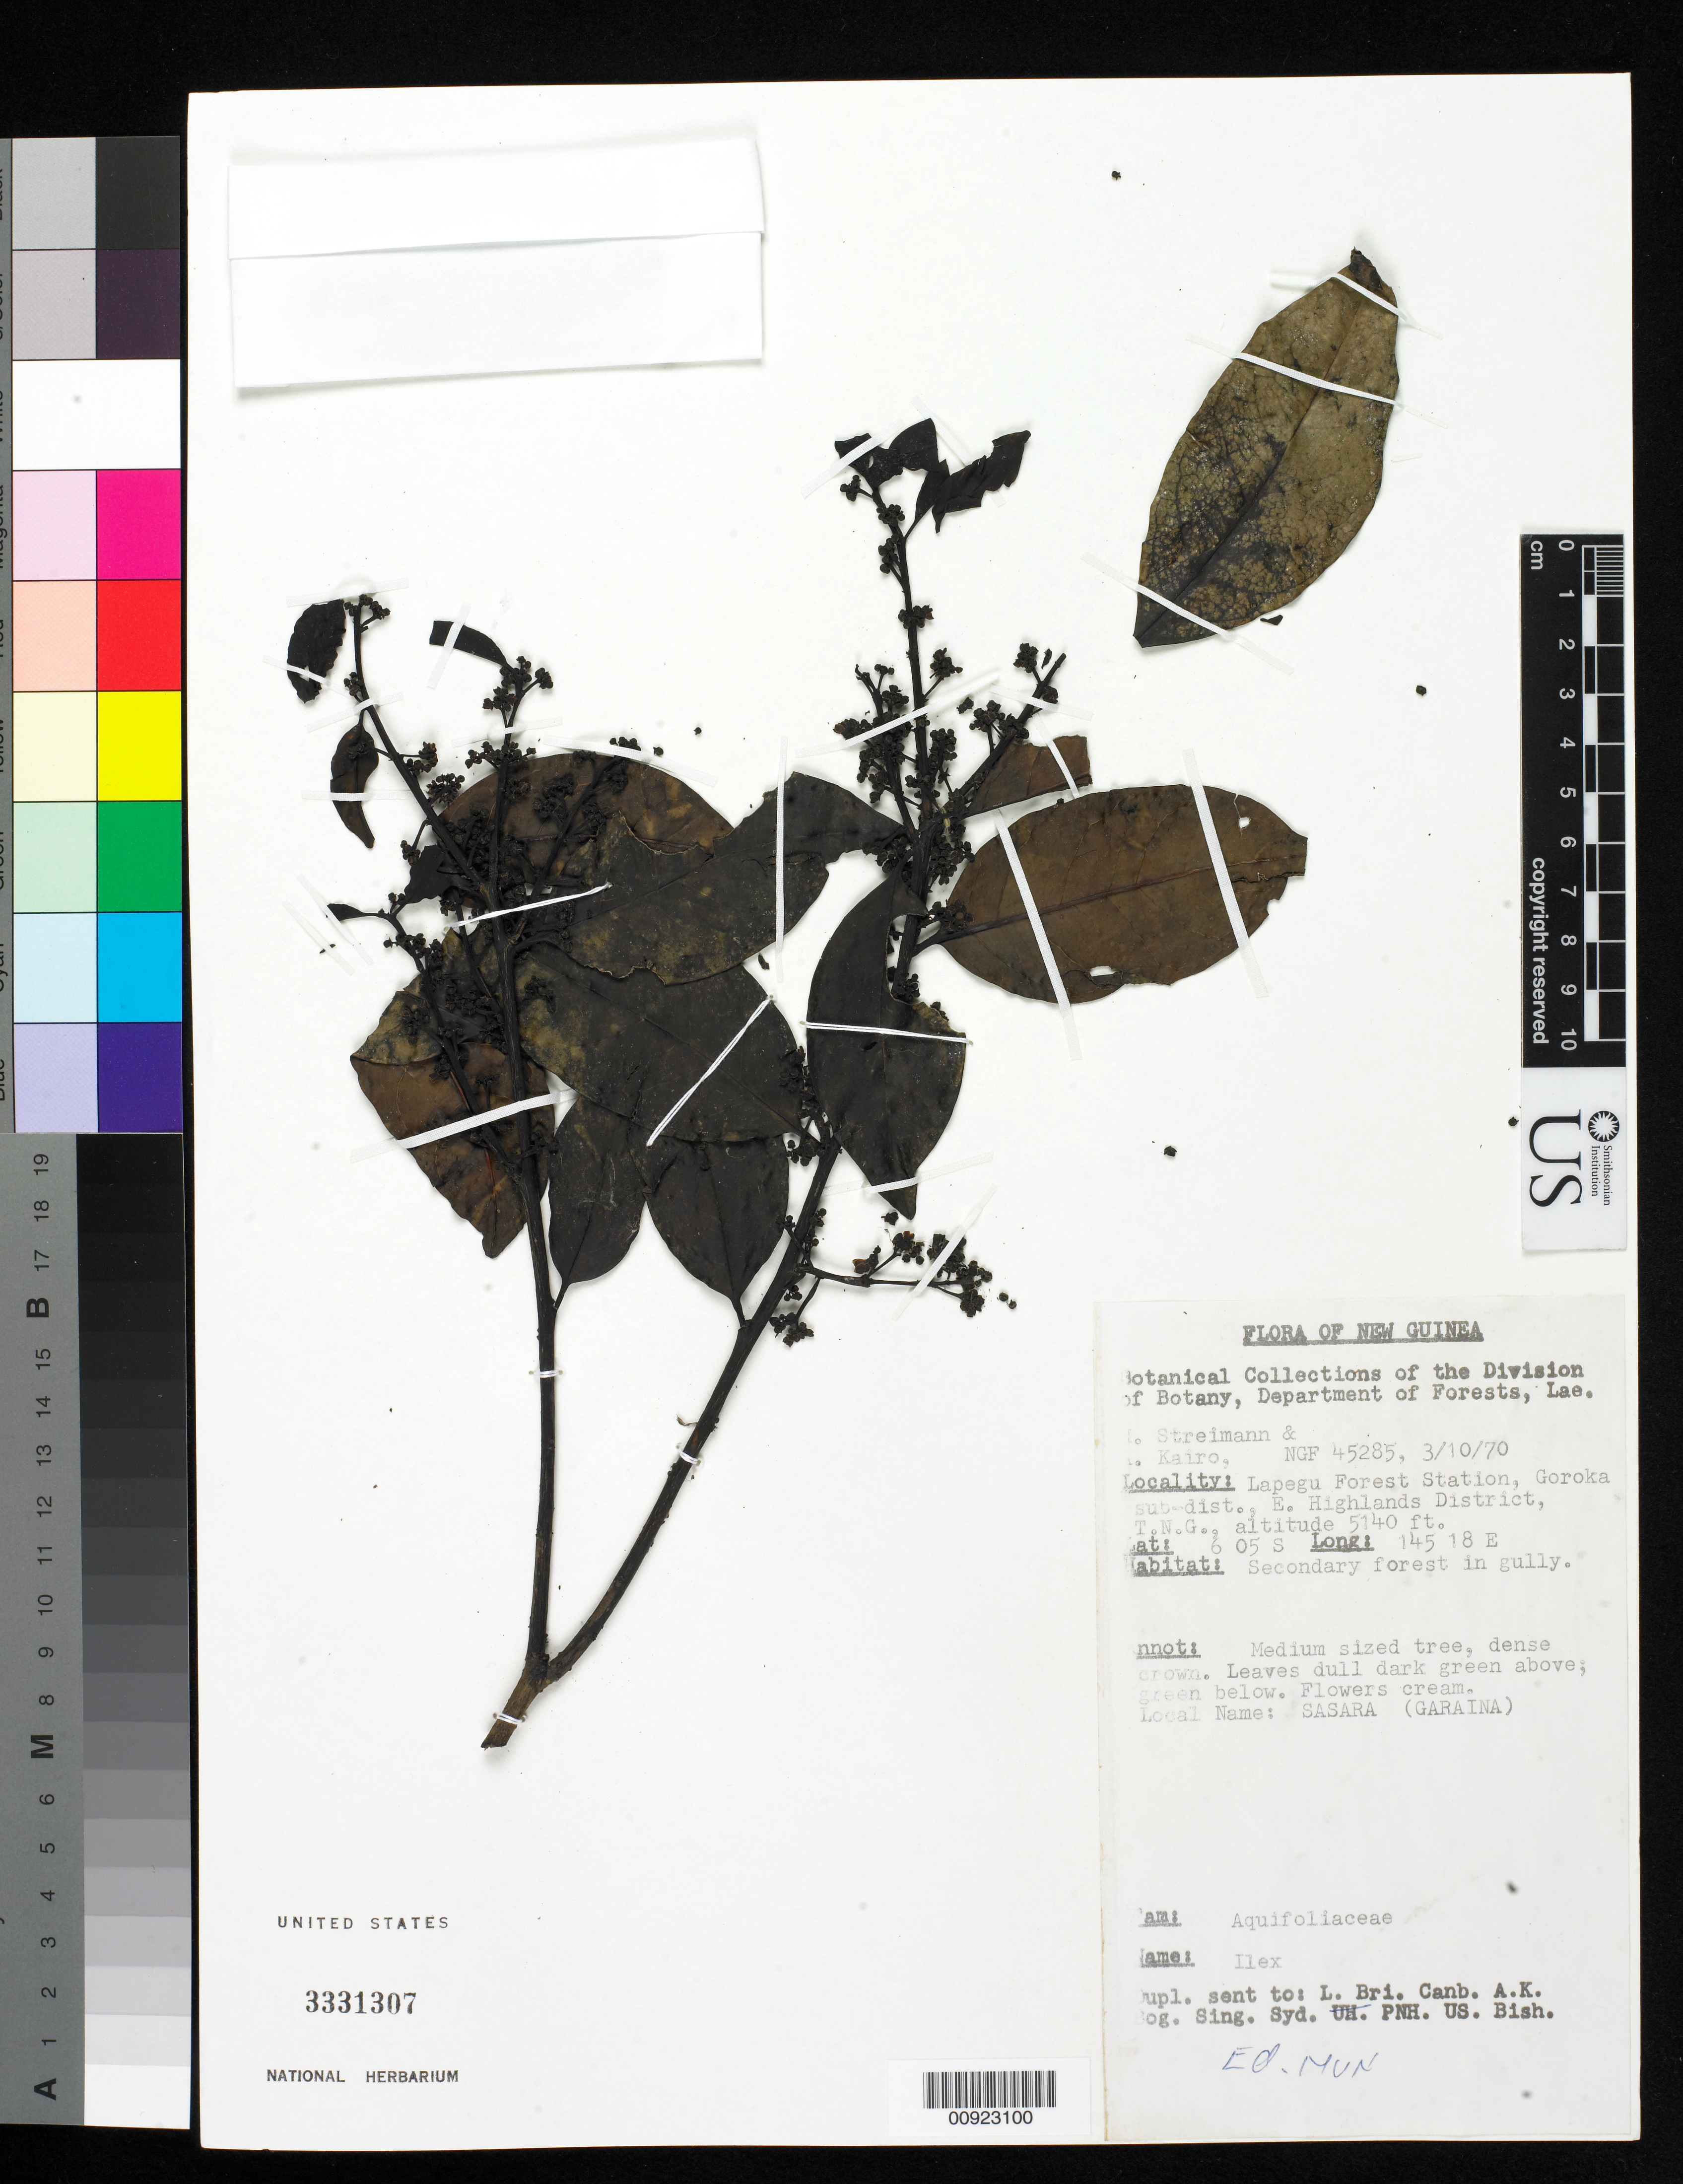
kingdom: Plantae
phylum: Tracheophyta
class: Magnoliopsida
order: Aquifoliales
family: Aquifoliaceae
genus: Ilex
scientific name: Ilex sp.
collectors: H. Streimann & A. Kairo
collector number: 45285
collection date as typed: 03 Oct 1970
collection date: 1970-10-03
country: Papua New Guinea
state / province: Eastern Highlands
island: New Guinea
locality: Lapegu Forest station, Goroka subdistrict, T.N.G.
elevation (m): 1567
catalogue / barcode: US 3331307